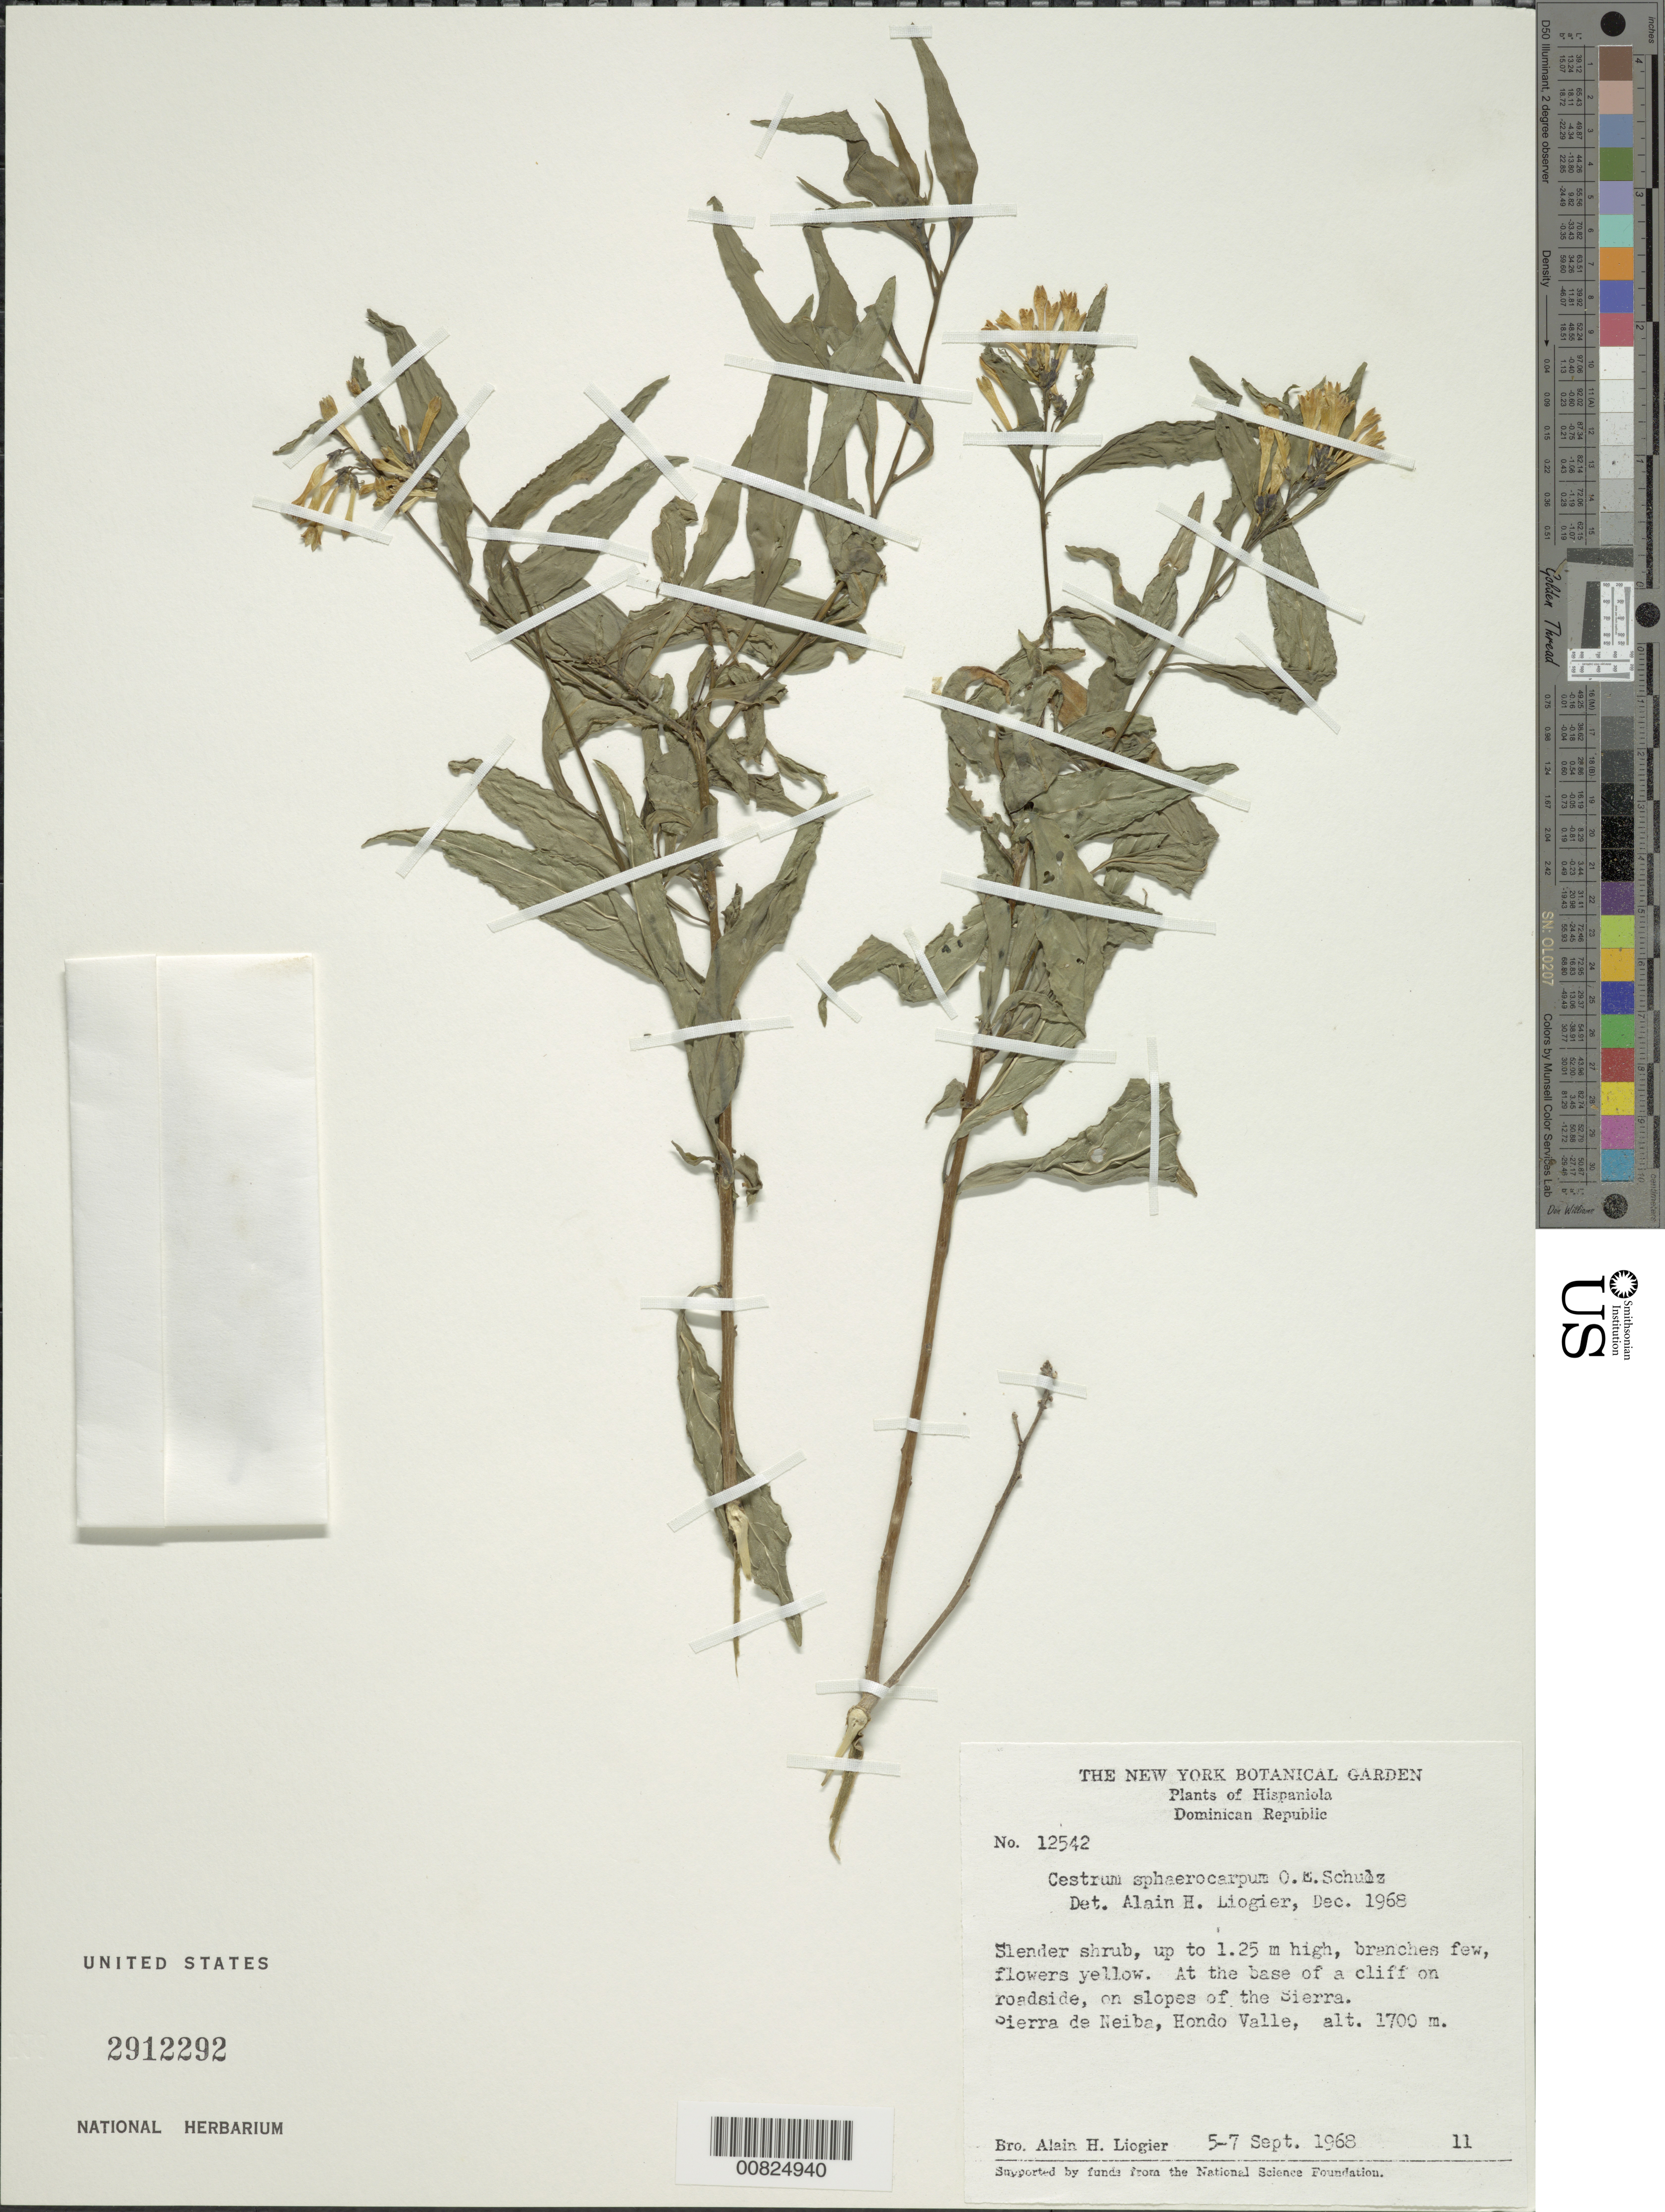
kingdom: Plantae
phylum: Tracheophyta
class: Magnoliopsida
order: Solanales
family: Solanaceae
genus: Cestrum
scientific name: Cestrum sphaerocarpum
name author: O.E. Schulz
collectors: A. H. Liogier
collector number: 12542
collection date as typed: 05 Sep 1968 to 07 Sep 1968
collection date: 1968-09-05/1968-09-07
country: Dominican Republic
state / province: Elias Piña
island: Hispaniola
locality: Sierra de Neiba, Hondo Valle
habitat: At base of cliff on roadside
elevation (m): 1700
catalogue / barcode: US 2912292